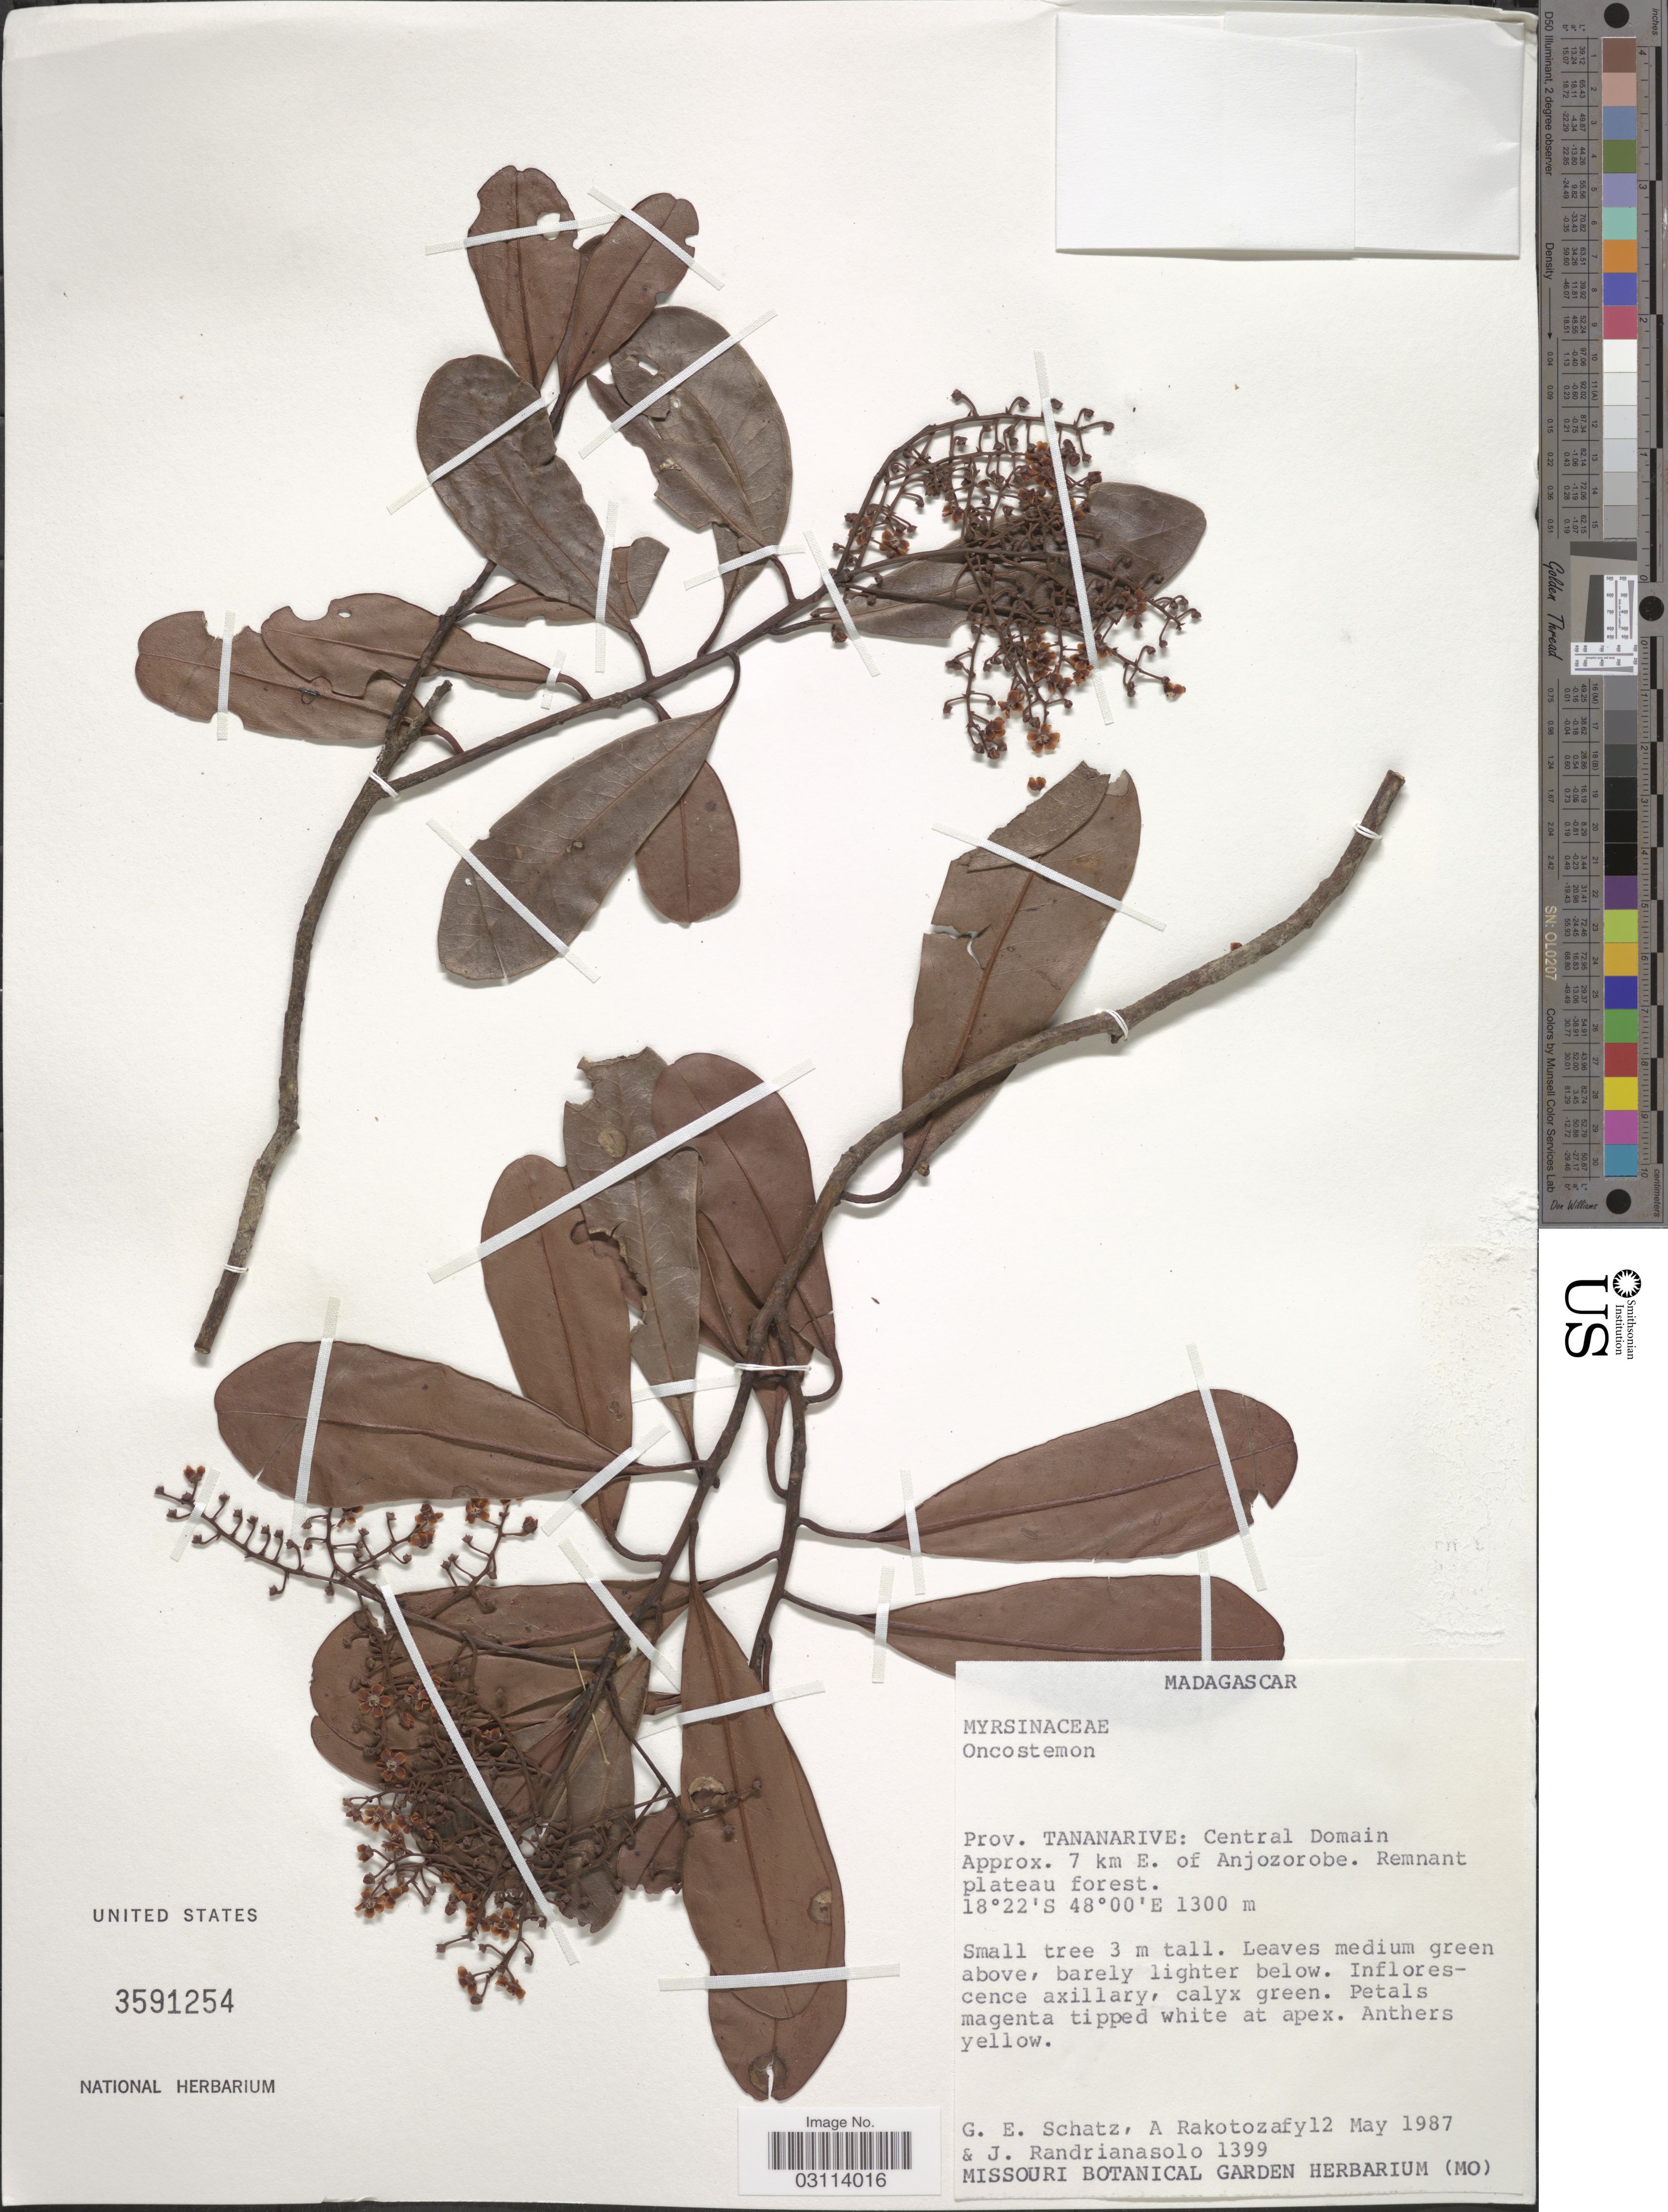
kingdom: Plantae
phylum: Tracheophyta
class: Magnoliopsida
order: Ericales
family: Primulaceae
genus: Oncostemon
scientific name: Oncostemon sp.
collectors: G. Schatz, A. Rakotozafy & J. Randrianasolo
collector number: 1399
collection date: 1987-05-12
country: Madagascar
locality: Prov. Tananarive: Central Domain Approx. 7 km E. of Anjozorobe.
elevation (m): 1300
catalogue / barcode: US 3591254